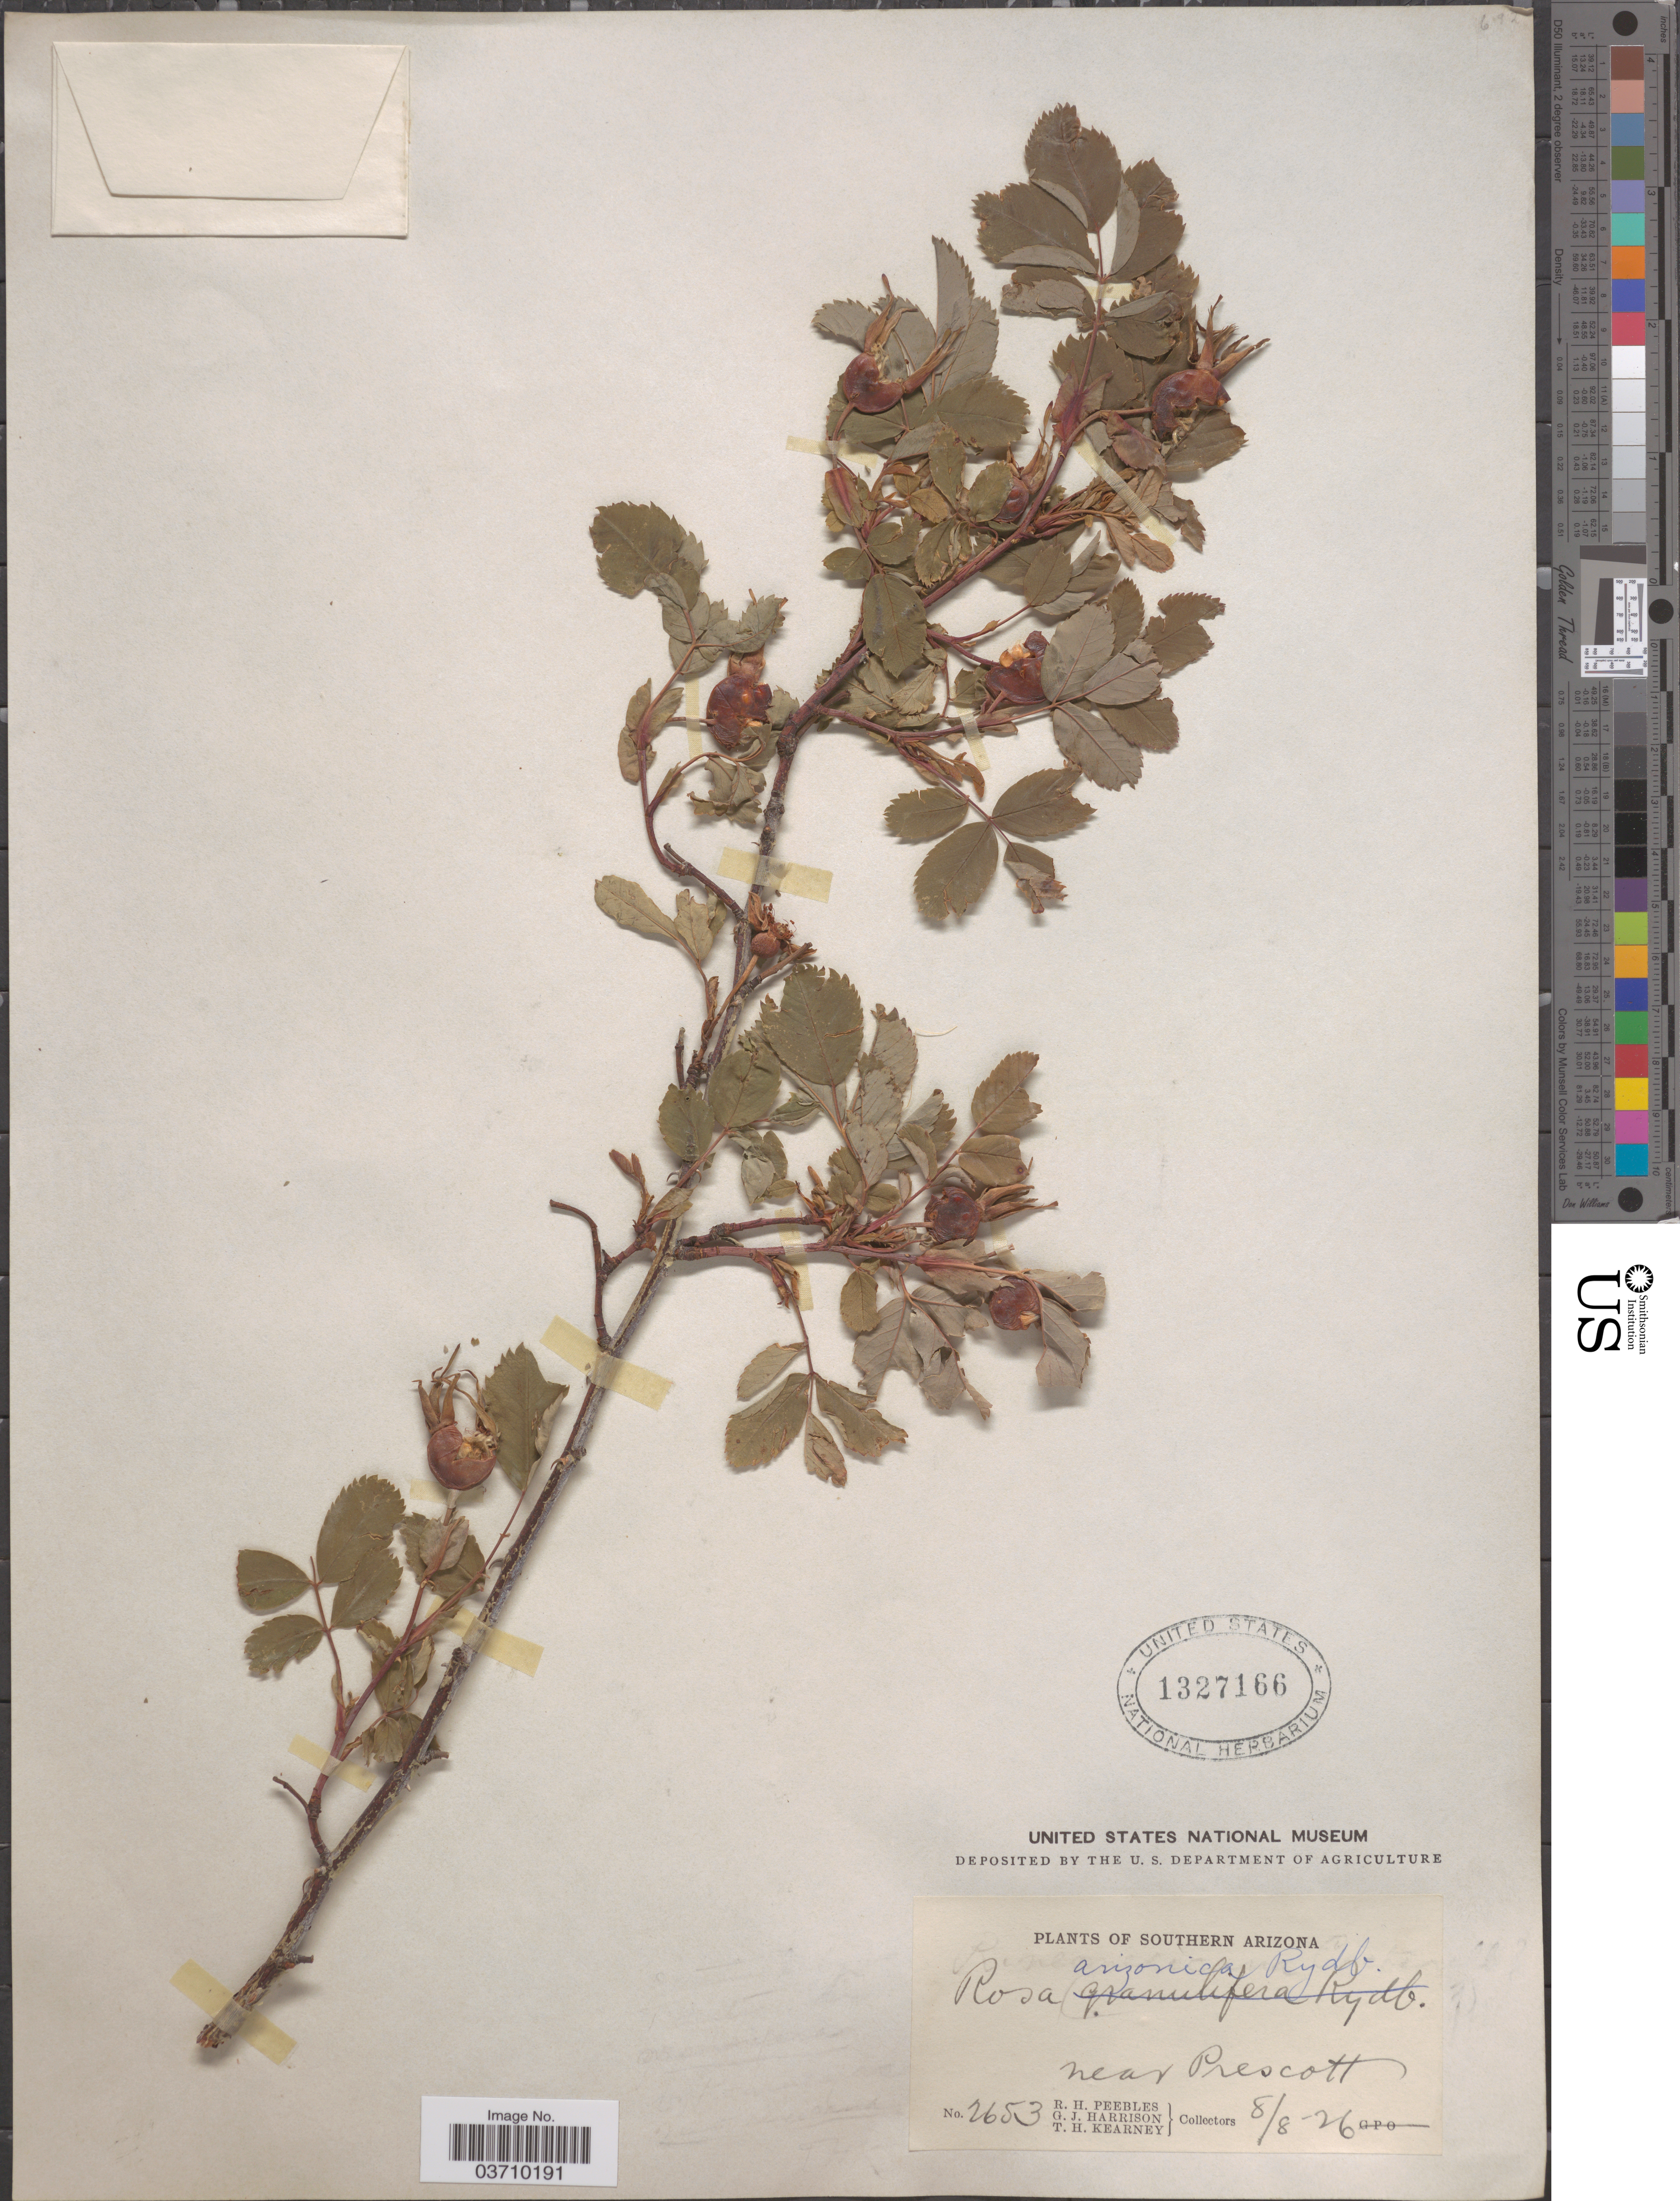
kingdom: Plantae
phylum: Tracheophyta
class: Magnoliopsida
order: Rosales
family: Rosaceae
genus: Rosa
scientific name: Rosa arizonica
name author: Rydb.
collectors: R. H. Peebles, G. J. Harrison & T. H. Kearney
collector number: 2653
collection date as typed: Transcribed d/m/y: 8/8/26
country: United States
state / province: Arizona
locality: Southern Arizona. Near Prescott.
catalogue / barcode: US 1327166